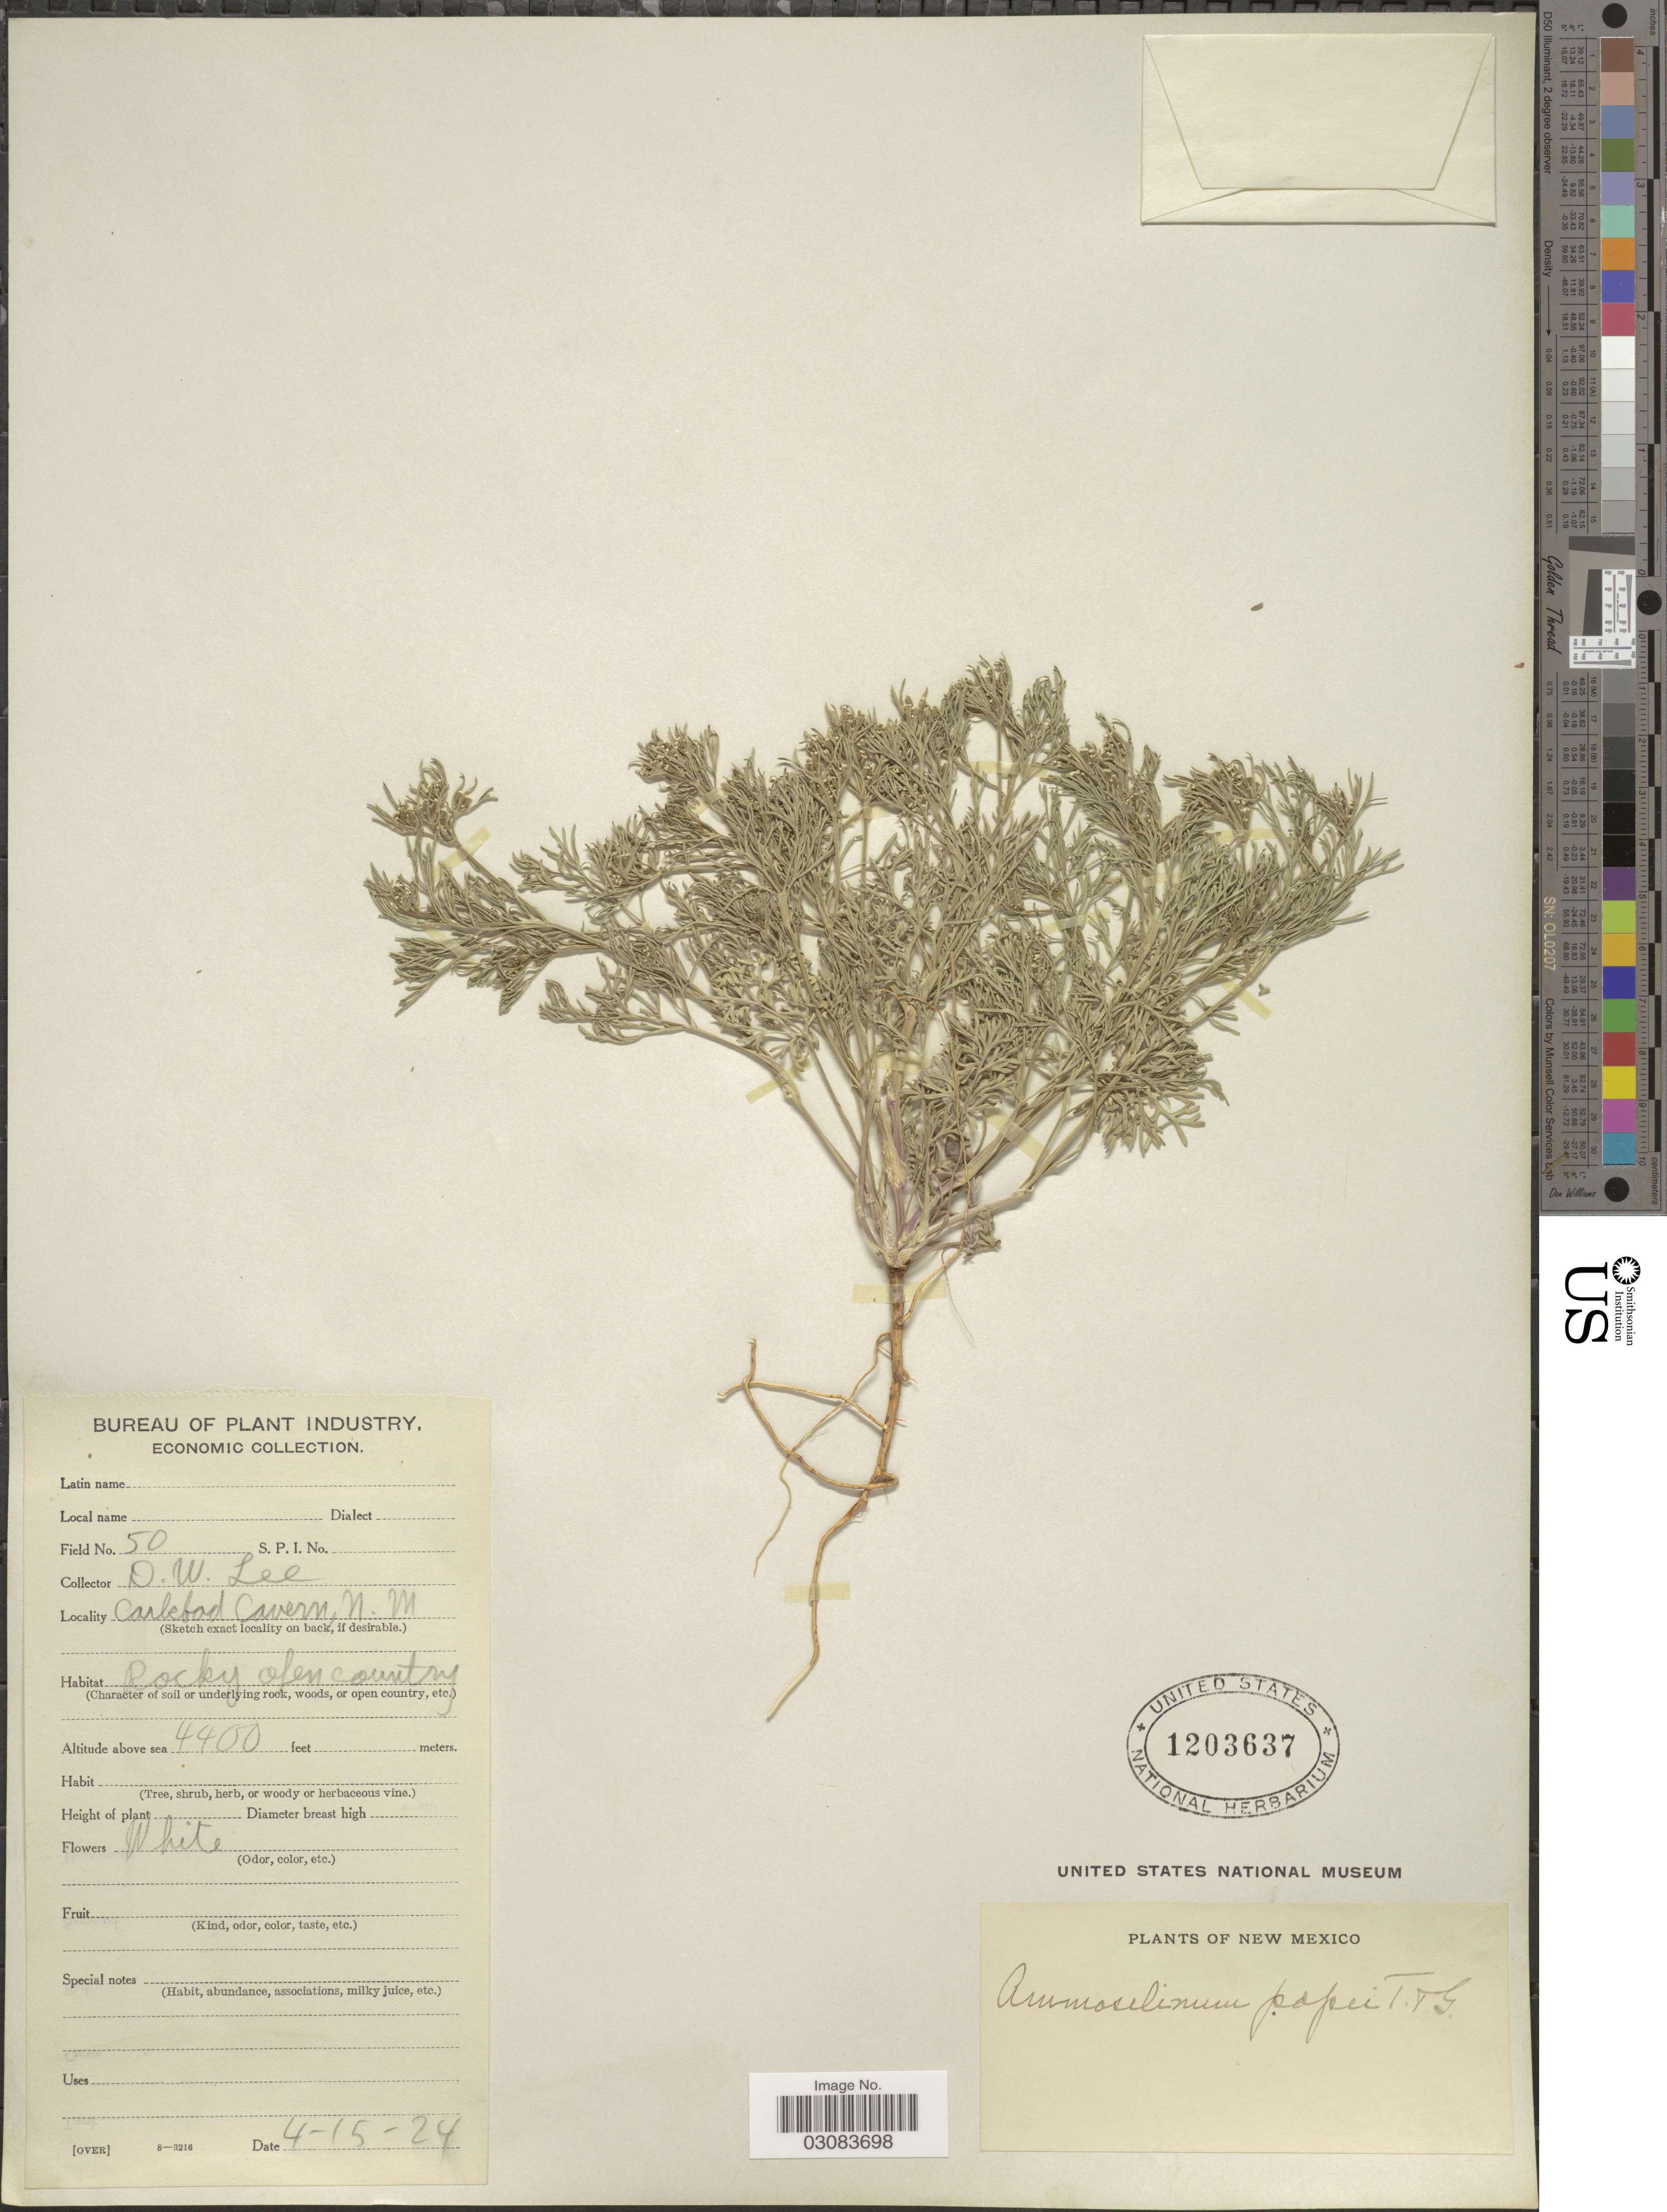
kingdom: Plantae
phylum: Tracheophyta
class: Magnoliopsida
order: Apiales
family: Apiaceae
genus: Ammoselinum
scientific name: Ammoselinum popei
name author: Torr. & A. Gray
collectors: D. Lee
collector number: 50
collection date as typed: Transcribed d/m/y: 15/4/24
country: United States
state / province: New Mexico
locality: Carlsbad Cavern. Rocky open country.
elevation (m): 1341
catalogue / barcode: US 1203637